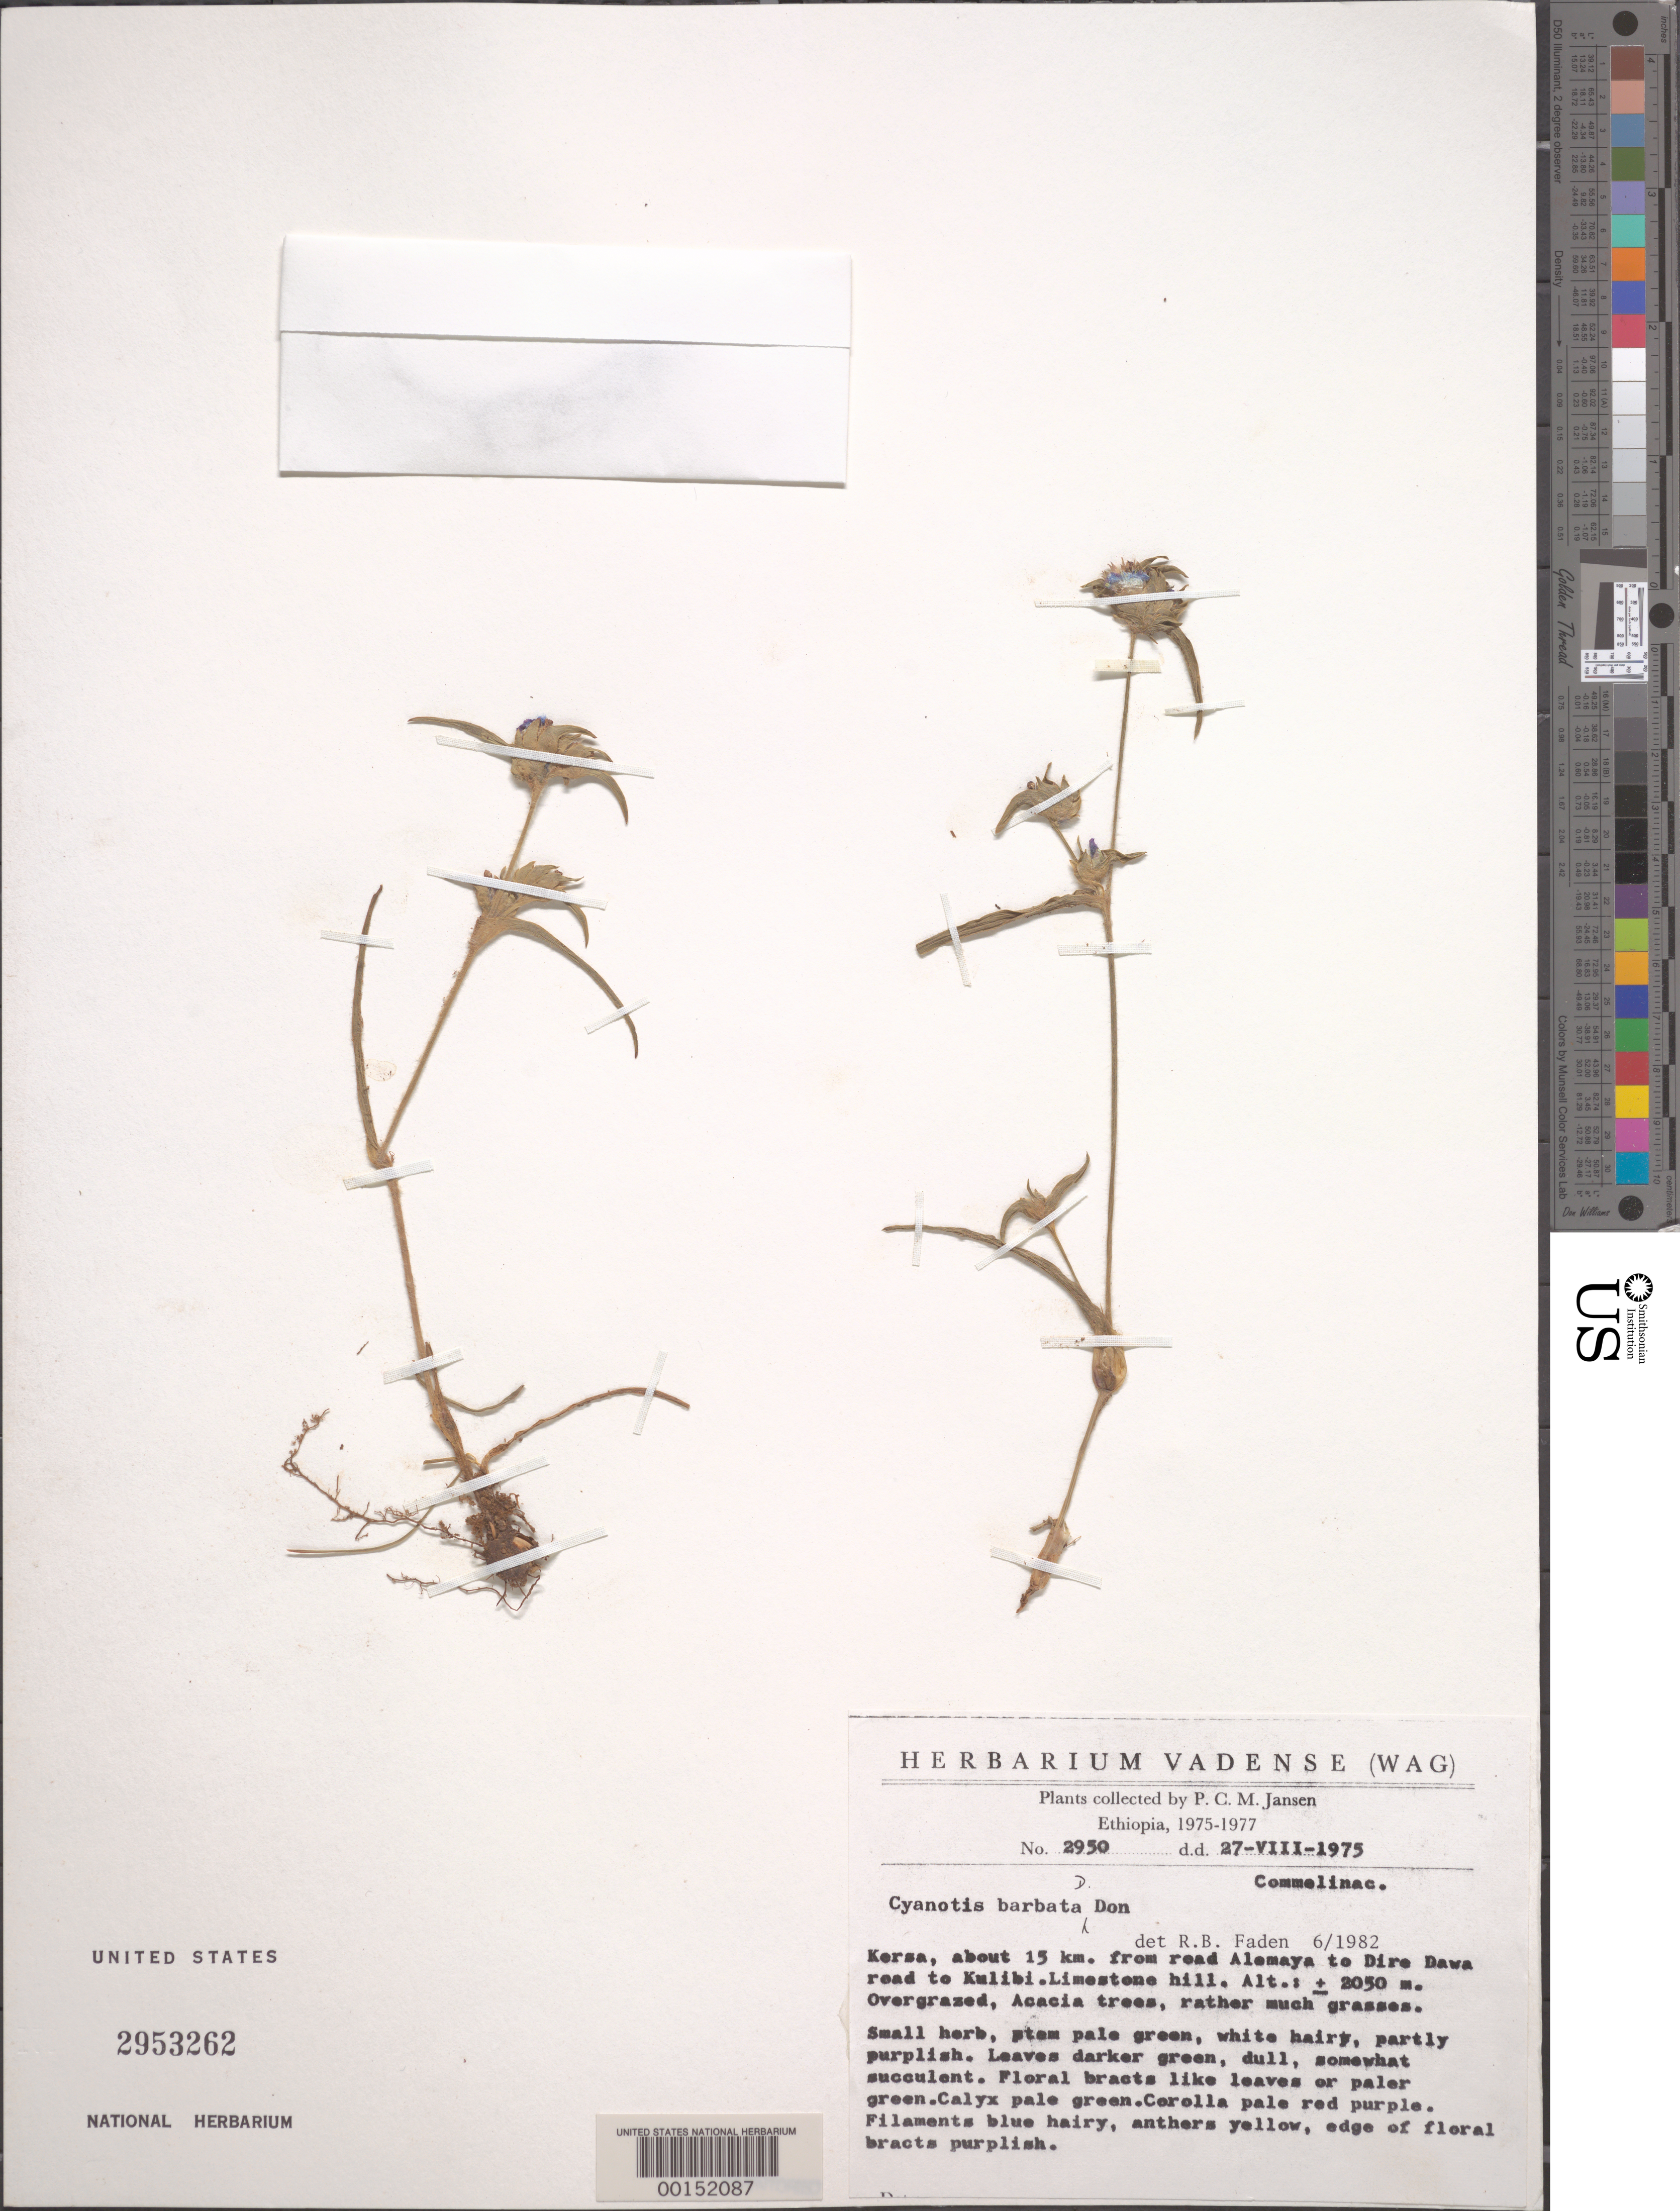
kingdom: Plantae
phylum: Tracheophyta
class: Liliopsida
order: Commelinales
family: Commelinaceae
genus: Cyanotis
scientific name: Cyanotis barbata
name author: D. Don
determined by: Faden, Robert B., (US), Smithsonian Institution - National Museum of Natural History (UNITED STATES)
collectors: P. Jansen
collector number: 2950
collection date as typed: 1975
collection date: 1975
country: Ethiopia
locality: Kersa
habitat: Overgrazed vegitation, limestone hill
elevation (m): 2050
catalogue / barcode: US 2953262